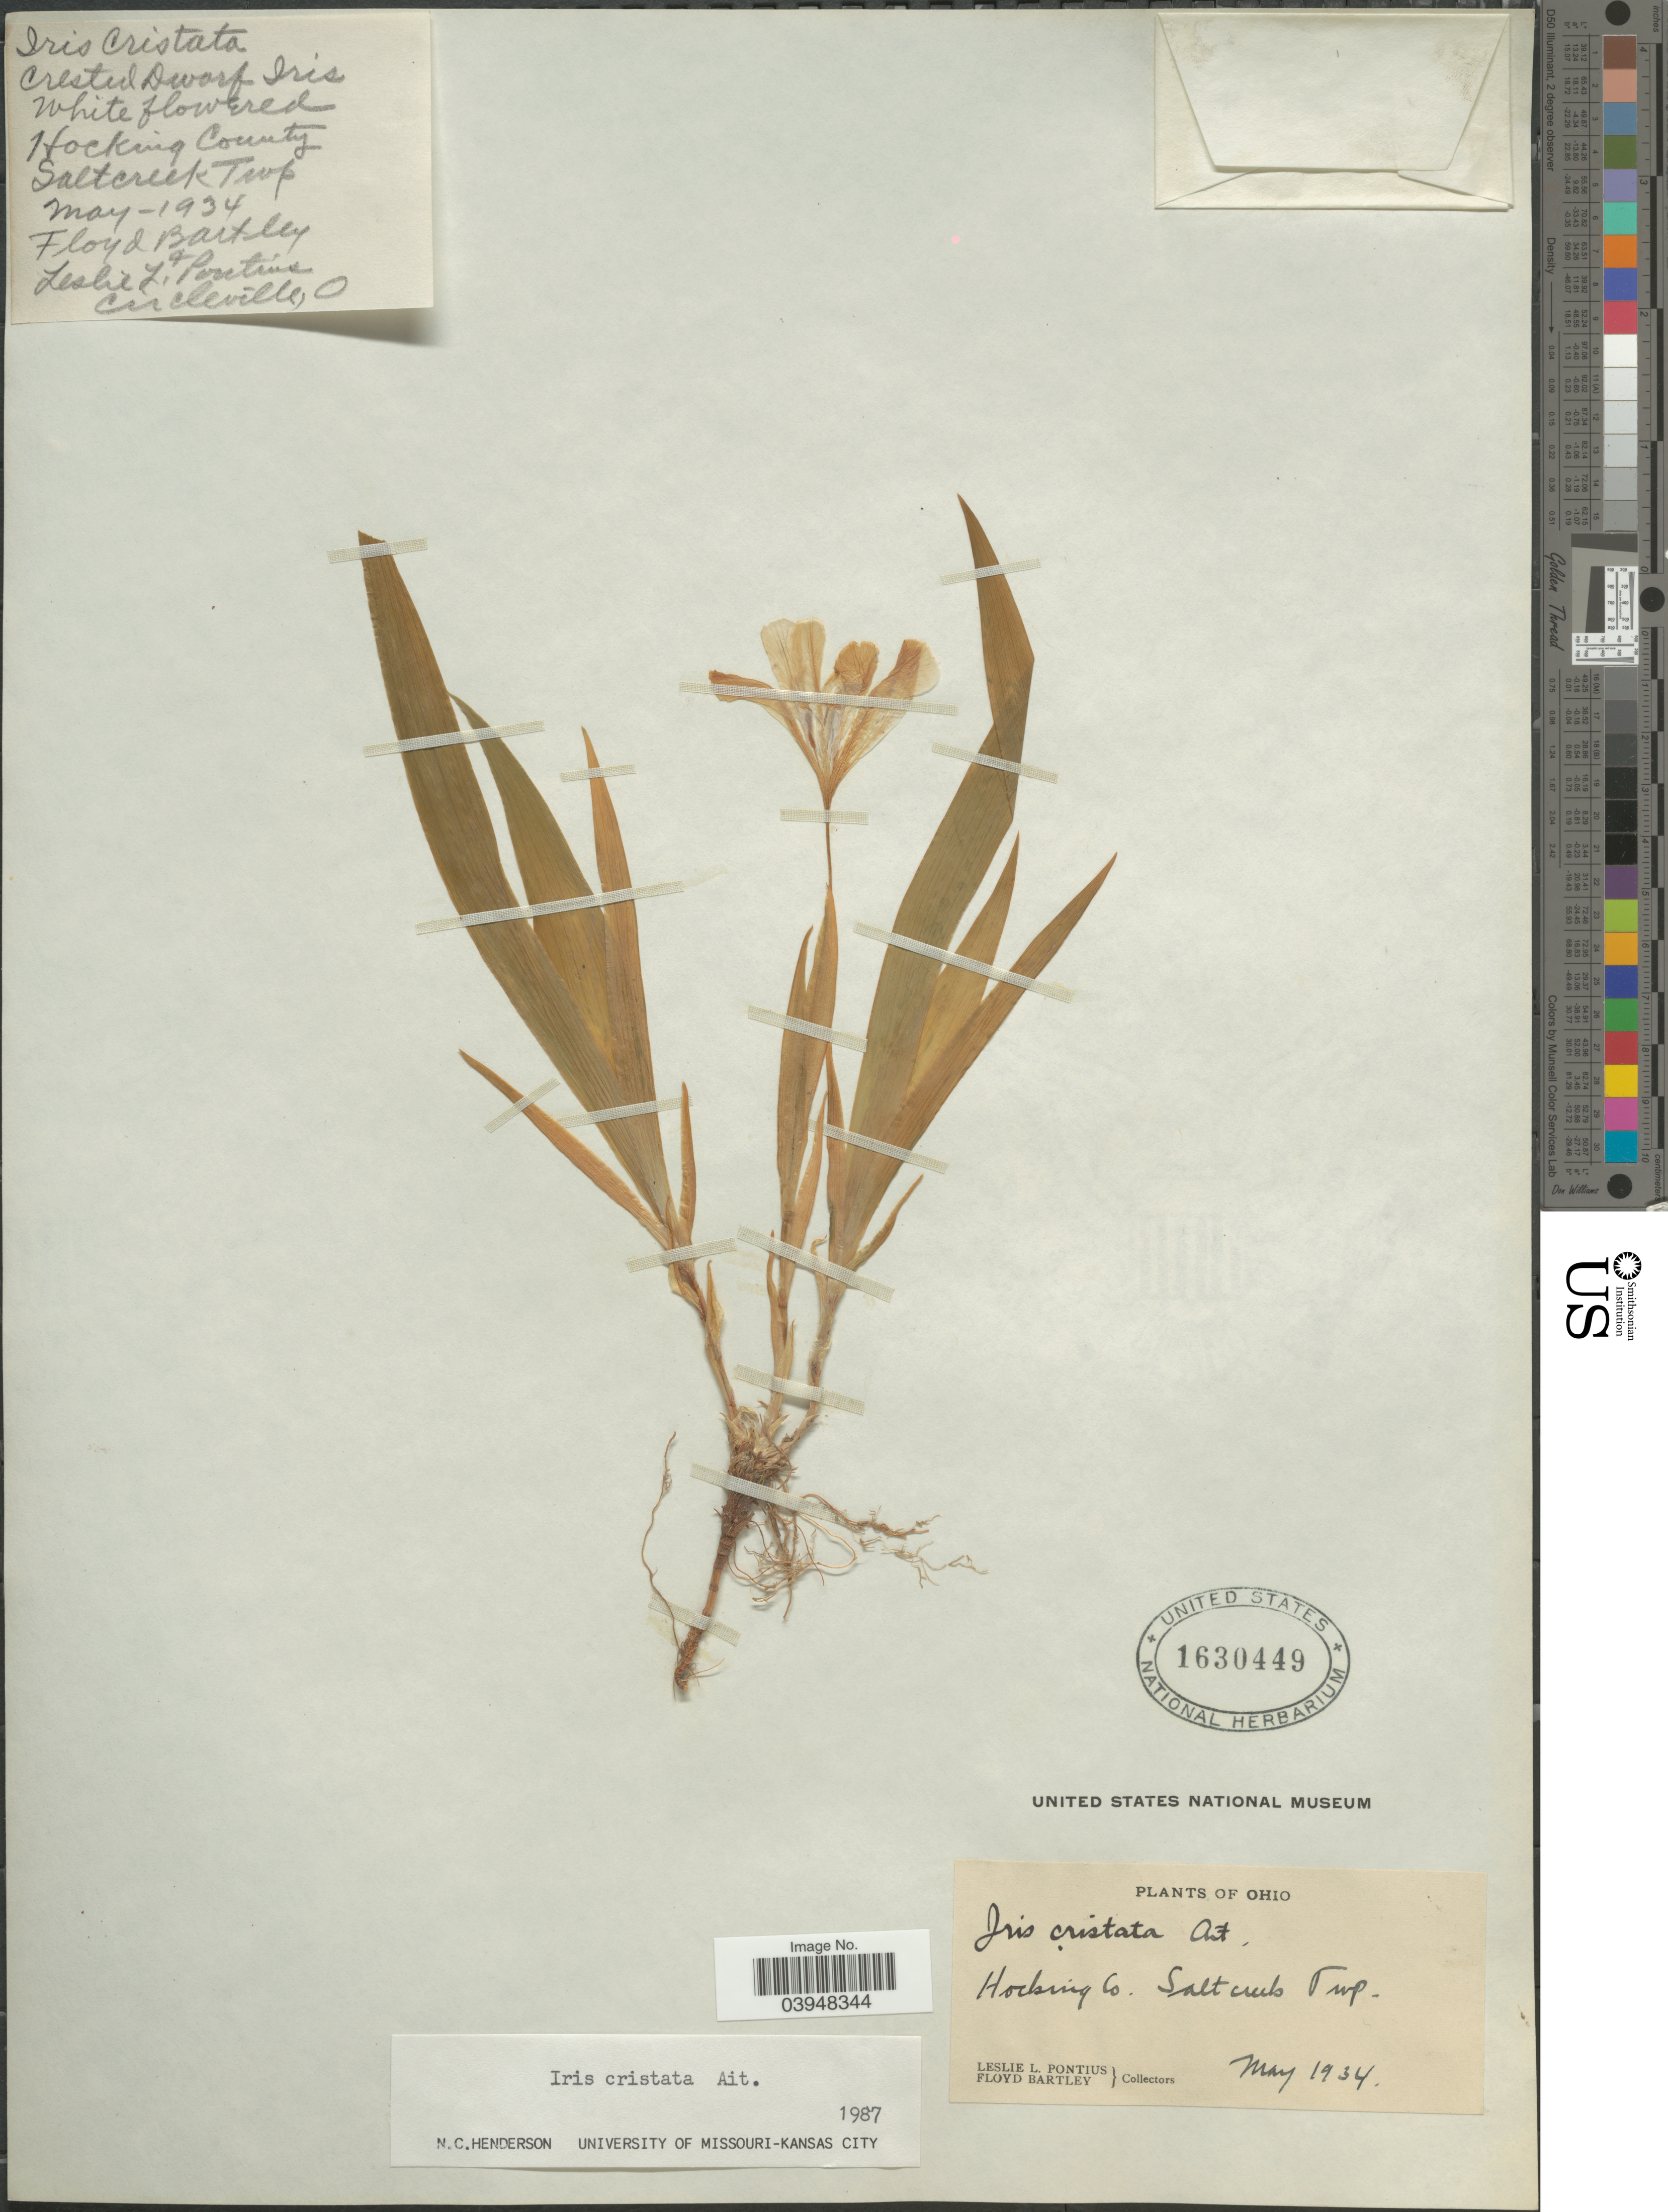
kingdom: Plantae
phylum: Tracheophyta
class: Liliopsida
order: Asparagales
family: Iridaceae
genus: Iris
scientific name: Iris cristata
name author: Aiton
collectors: L. Pontius & F. Bartley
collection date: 1934-05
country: United States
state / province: Ohio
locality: Hocking County. Saltcreek Twp.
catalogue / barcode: US 1630449